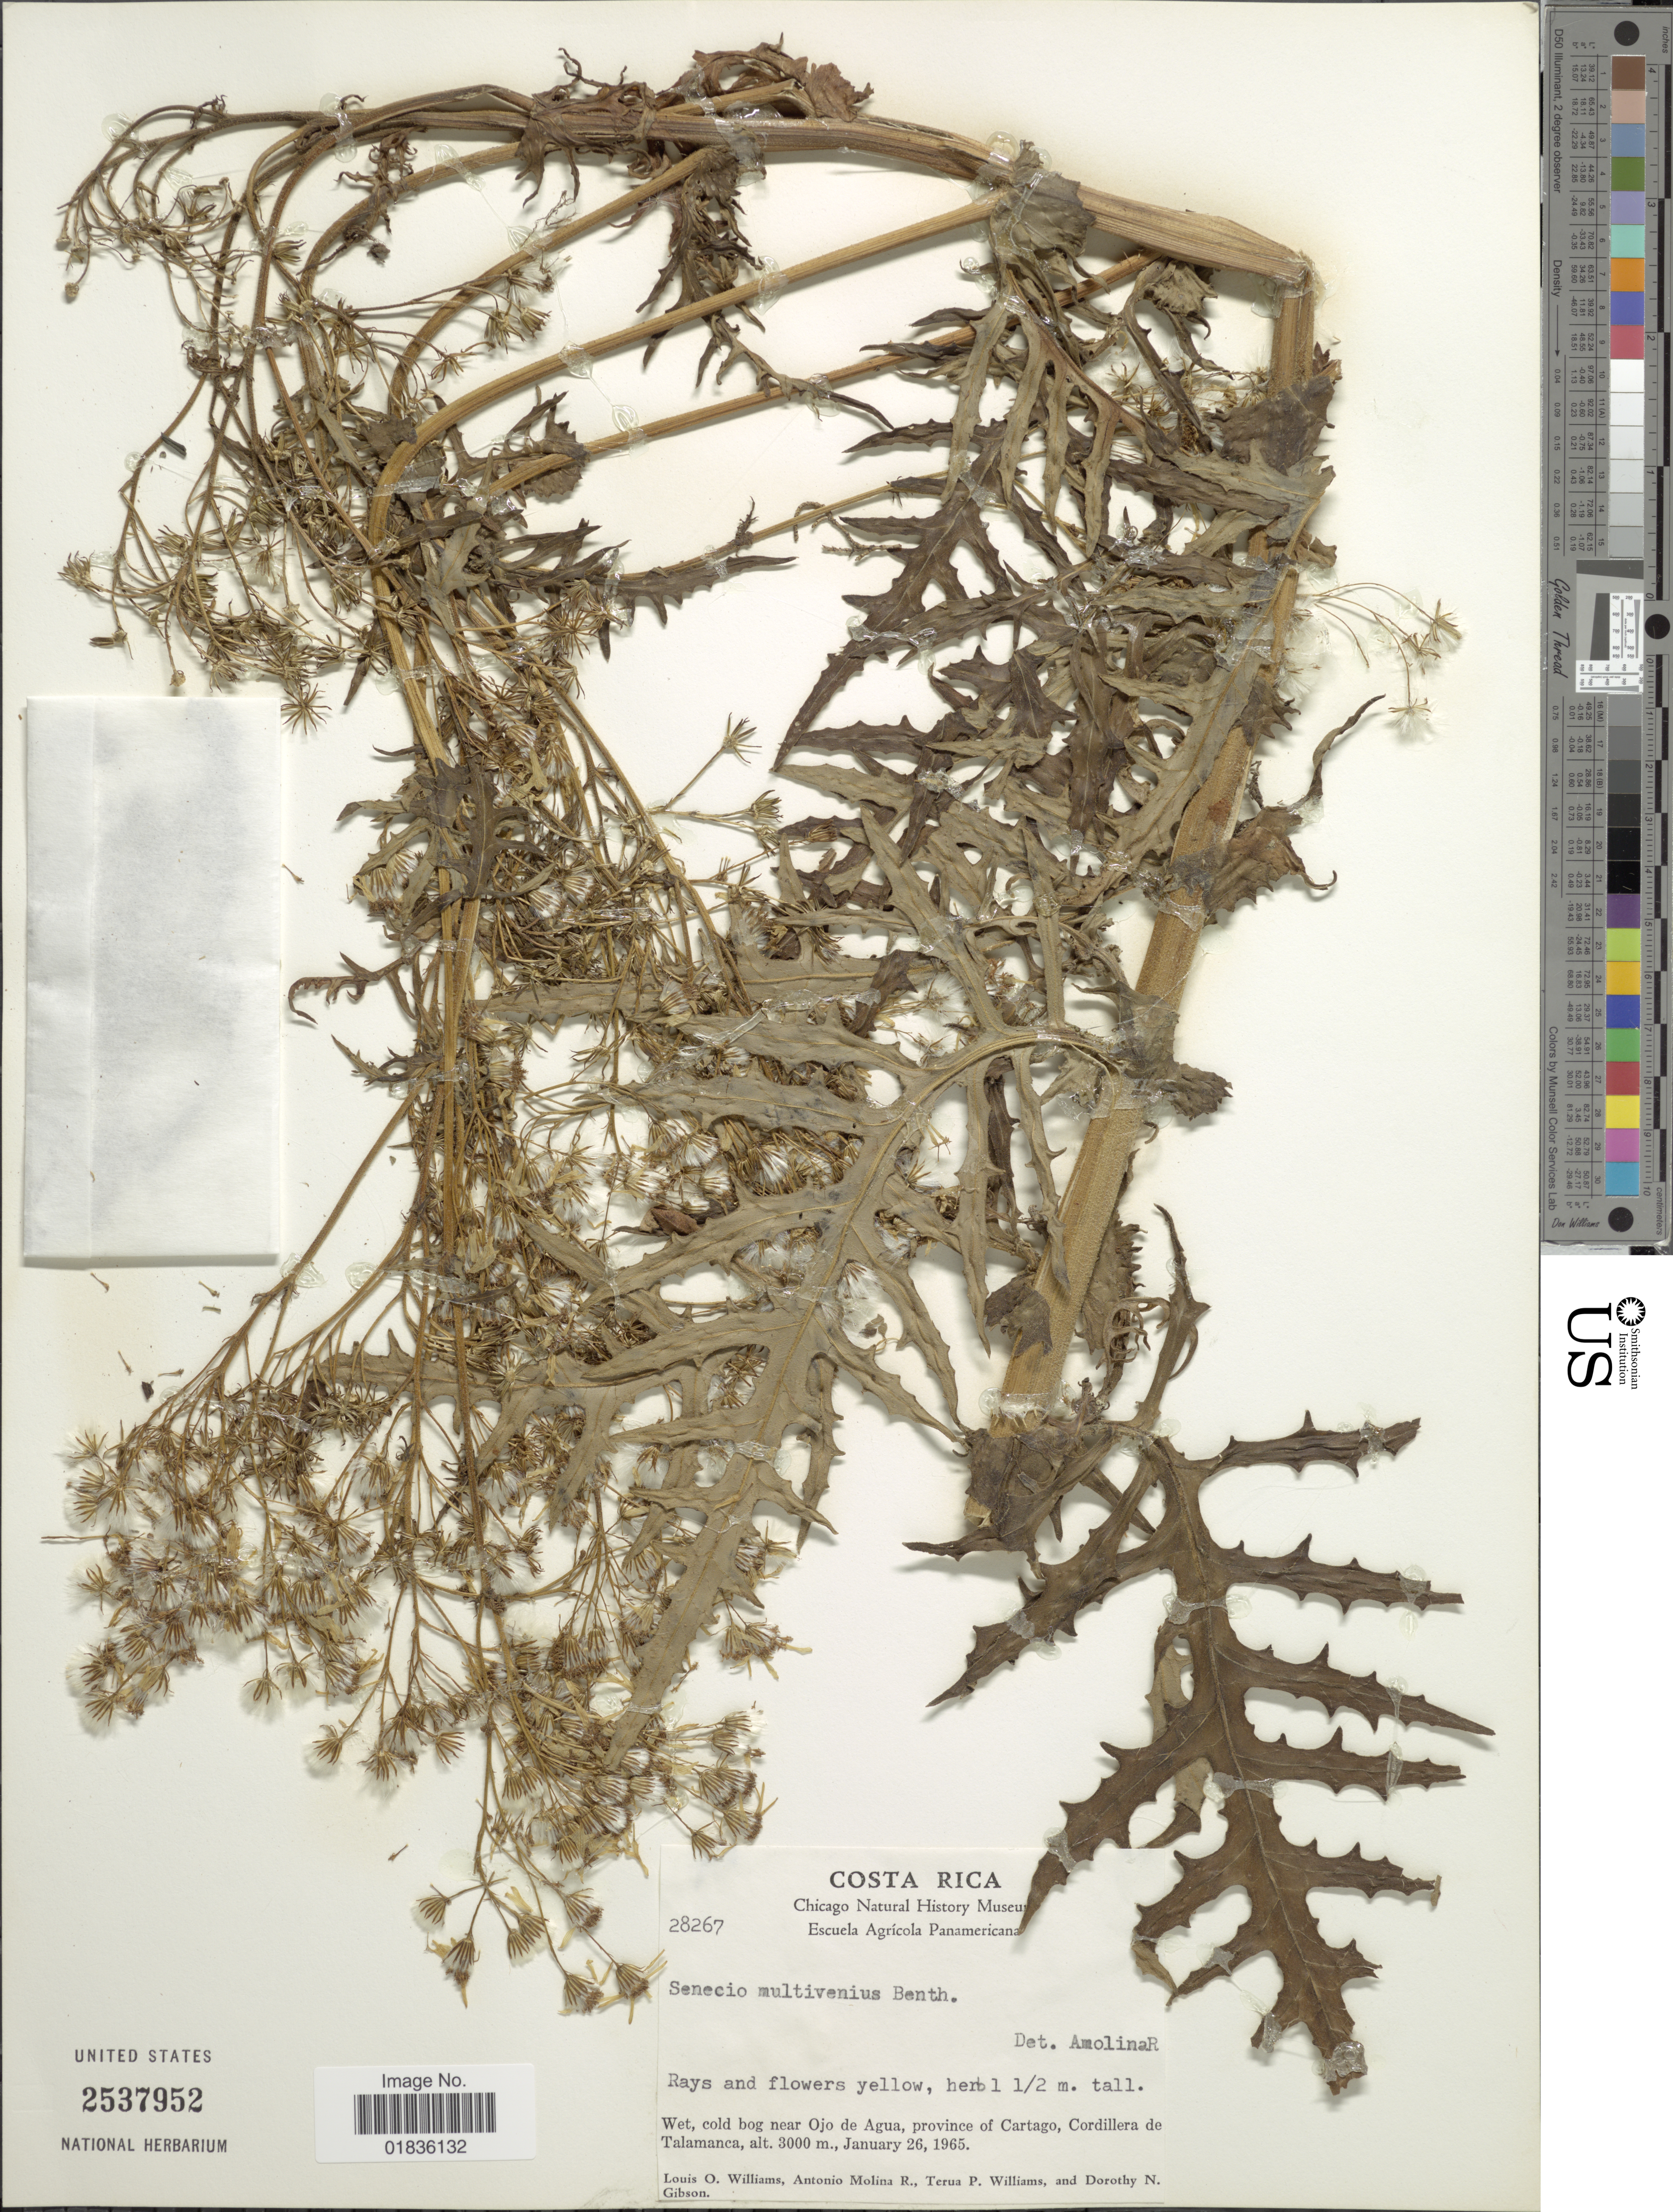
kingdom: Plantae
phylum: Tracheophyta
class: Magnoliopsida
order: Asterales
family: Asteraceae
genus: Senecio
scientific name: Senecio costaricensis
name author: R.M. King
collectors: L. O. Williams, A. Molina R., T. P. Williams & D. N. Gibson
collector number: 28267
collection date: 1965-01-26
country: Costa Rica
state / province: Cartago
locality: Wet, cold bog near Ojo de Agua, Cordillera de Talamanca.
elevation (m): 3000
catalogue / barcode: US 2537952